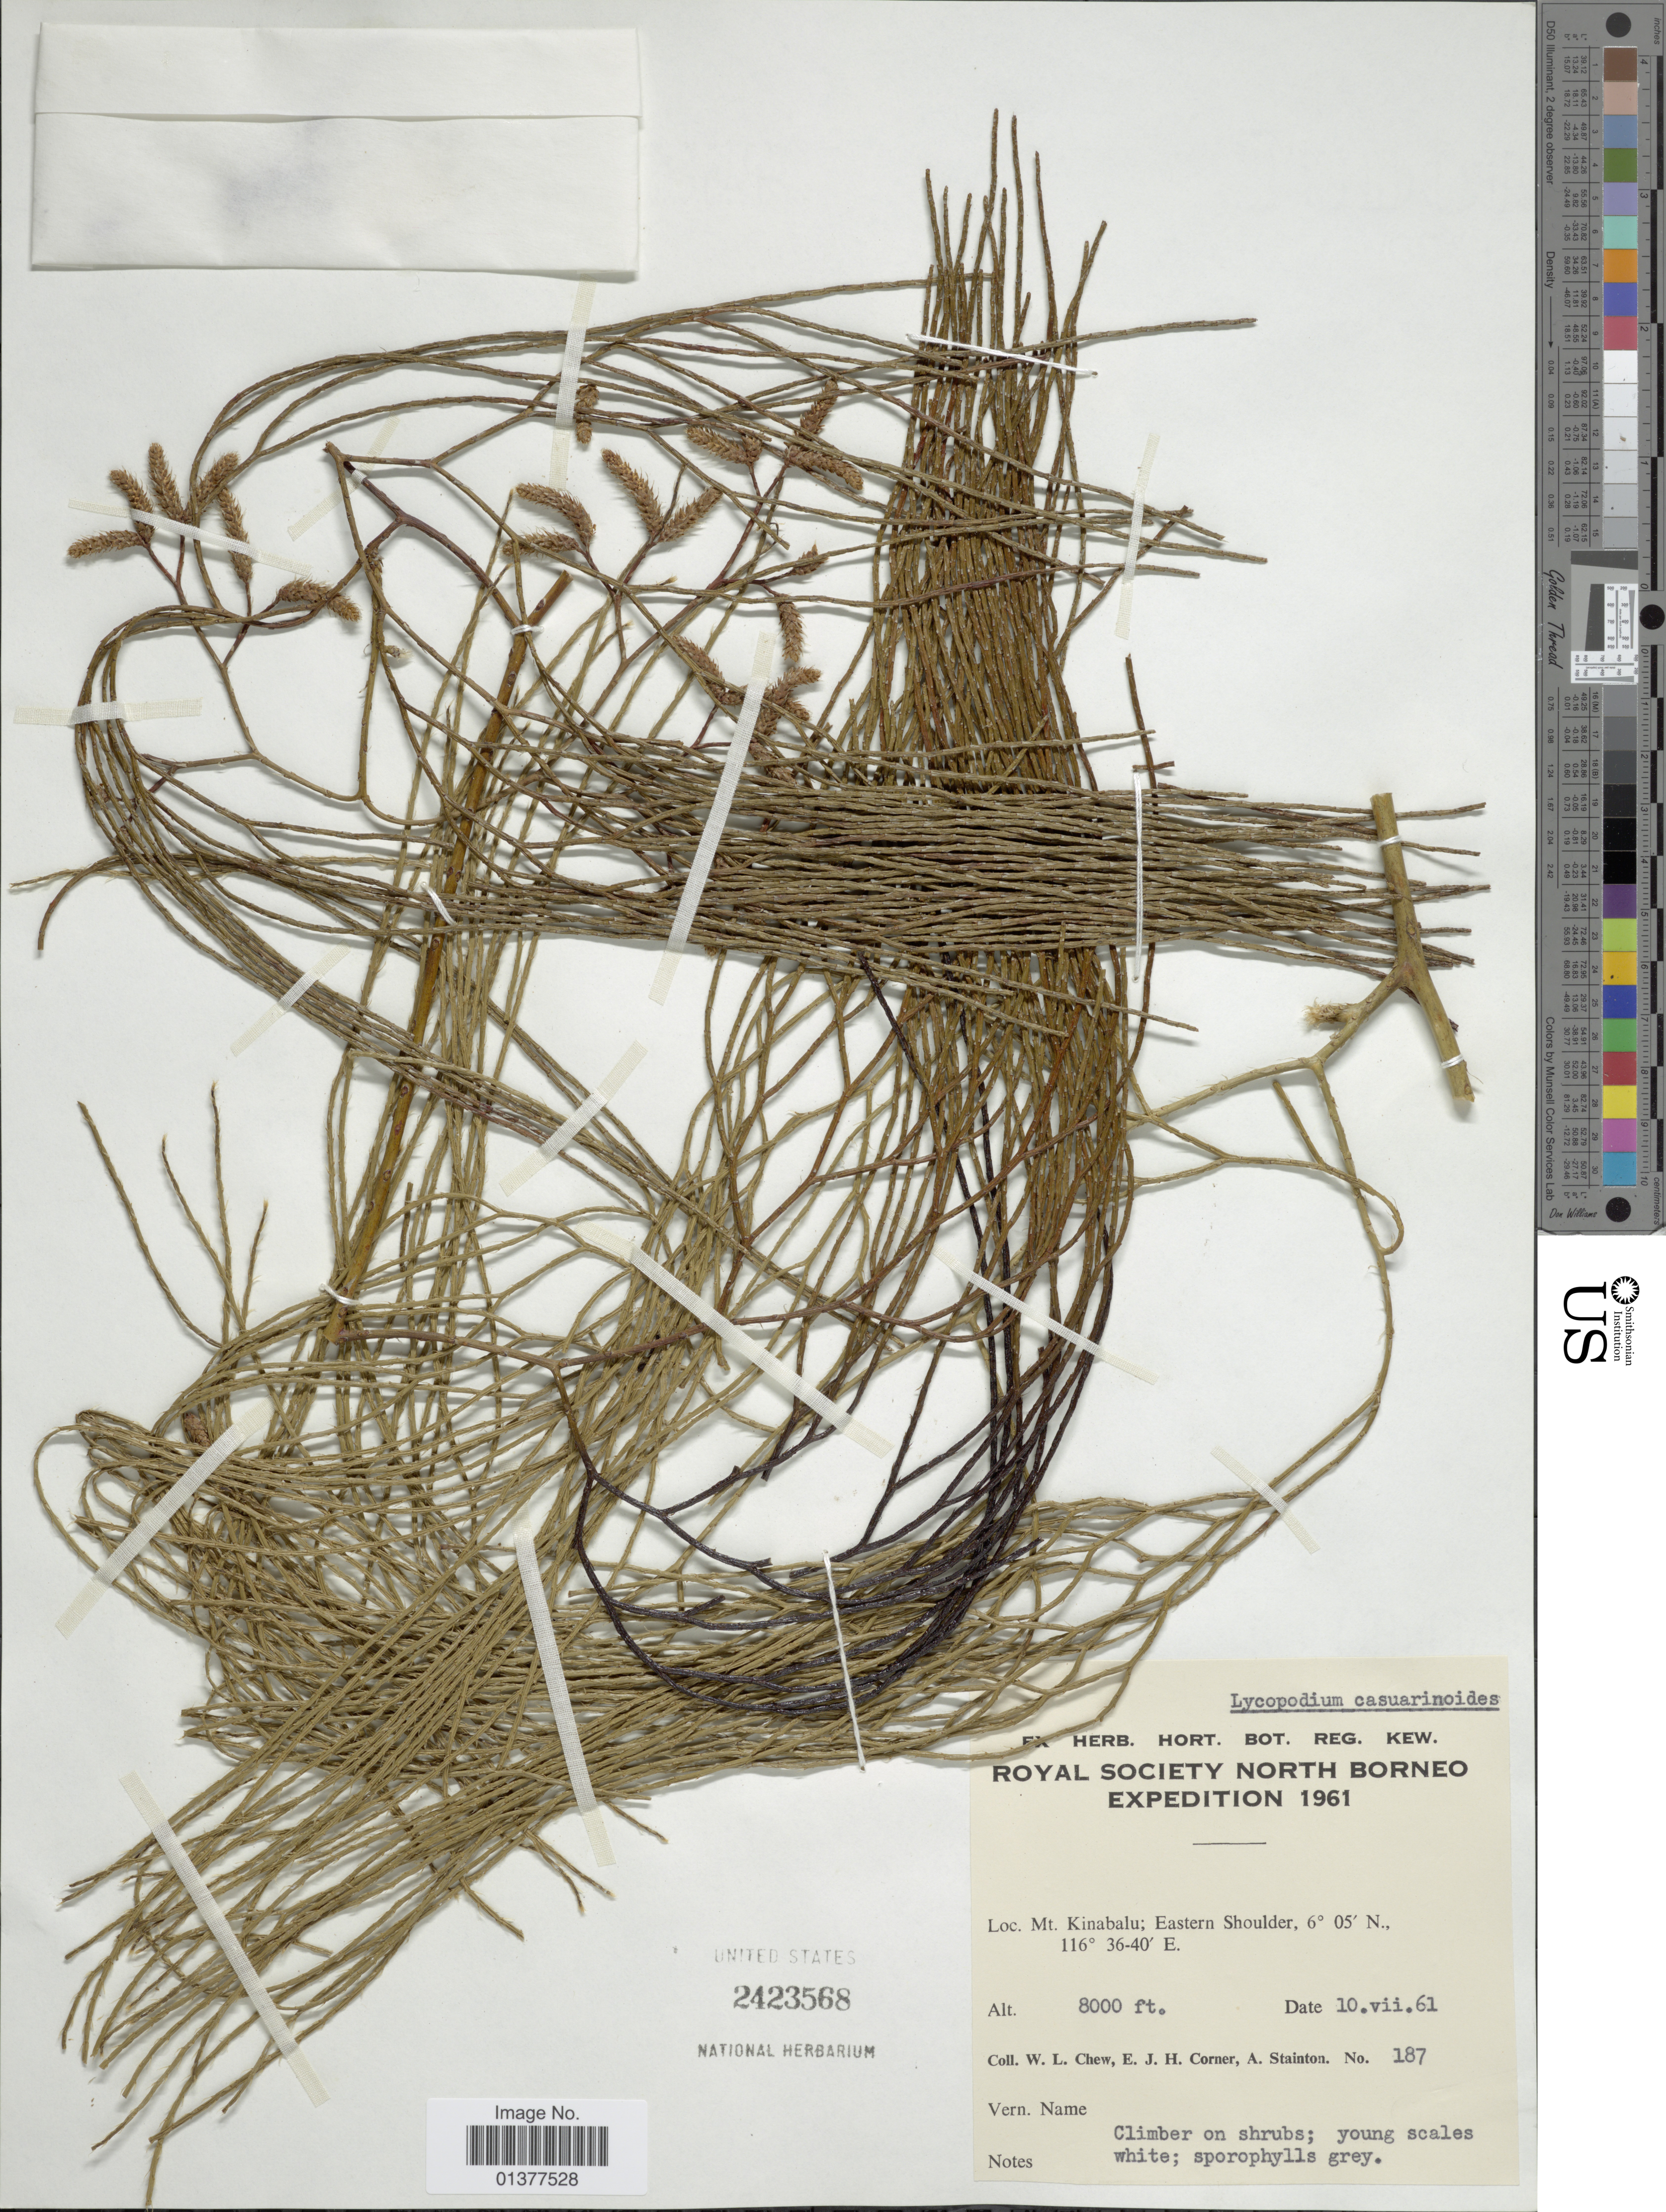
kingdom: Plantae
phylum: Tracheophyta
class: Lycopodiopsida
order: Lycopodiales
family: Lycopodiaceae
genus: Lycopodiastrum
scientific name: Lycopodiastrum casuarinoides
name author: (Spring) Holub ex R.D. Dixit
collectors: W. Chew, E. Corner & A. Stainton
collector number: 187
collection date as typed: Transcribed d/m/y: 10/7/61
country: Indonesia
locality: Mt. Kinabalu; Eastern Shoulder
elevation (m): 2438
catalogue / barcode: US 2423568